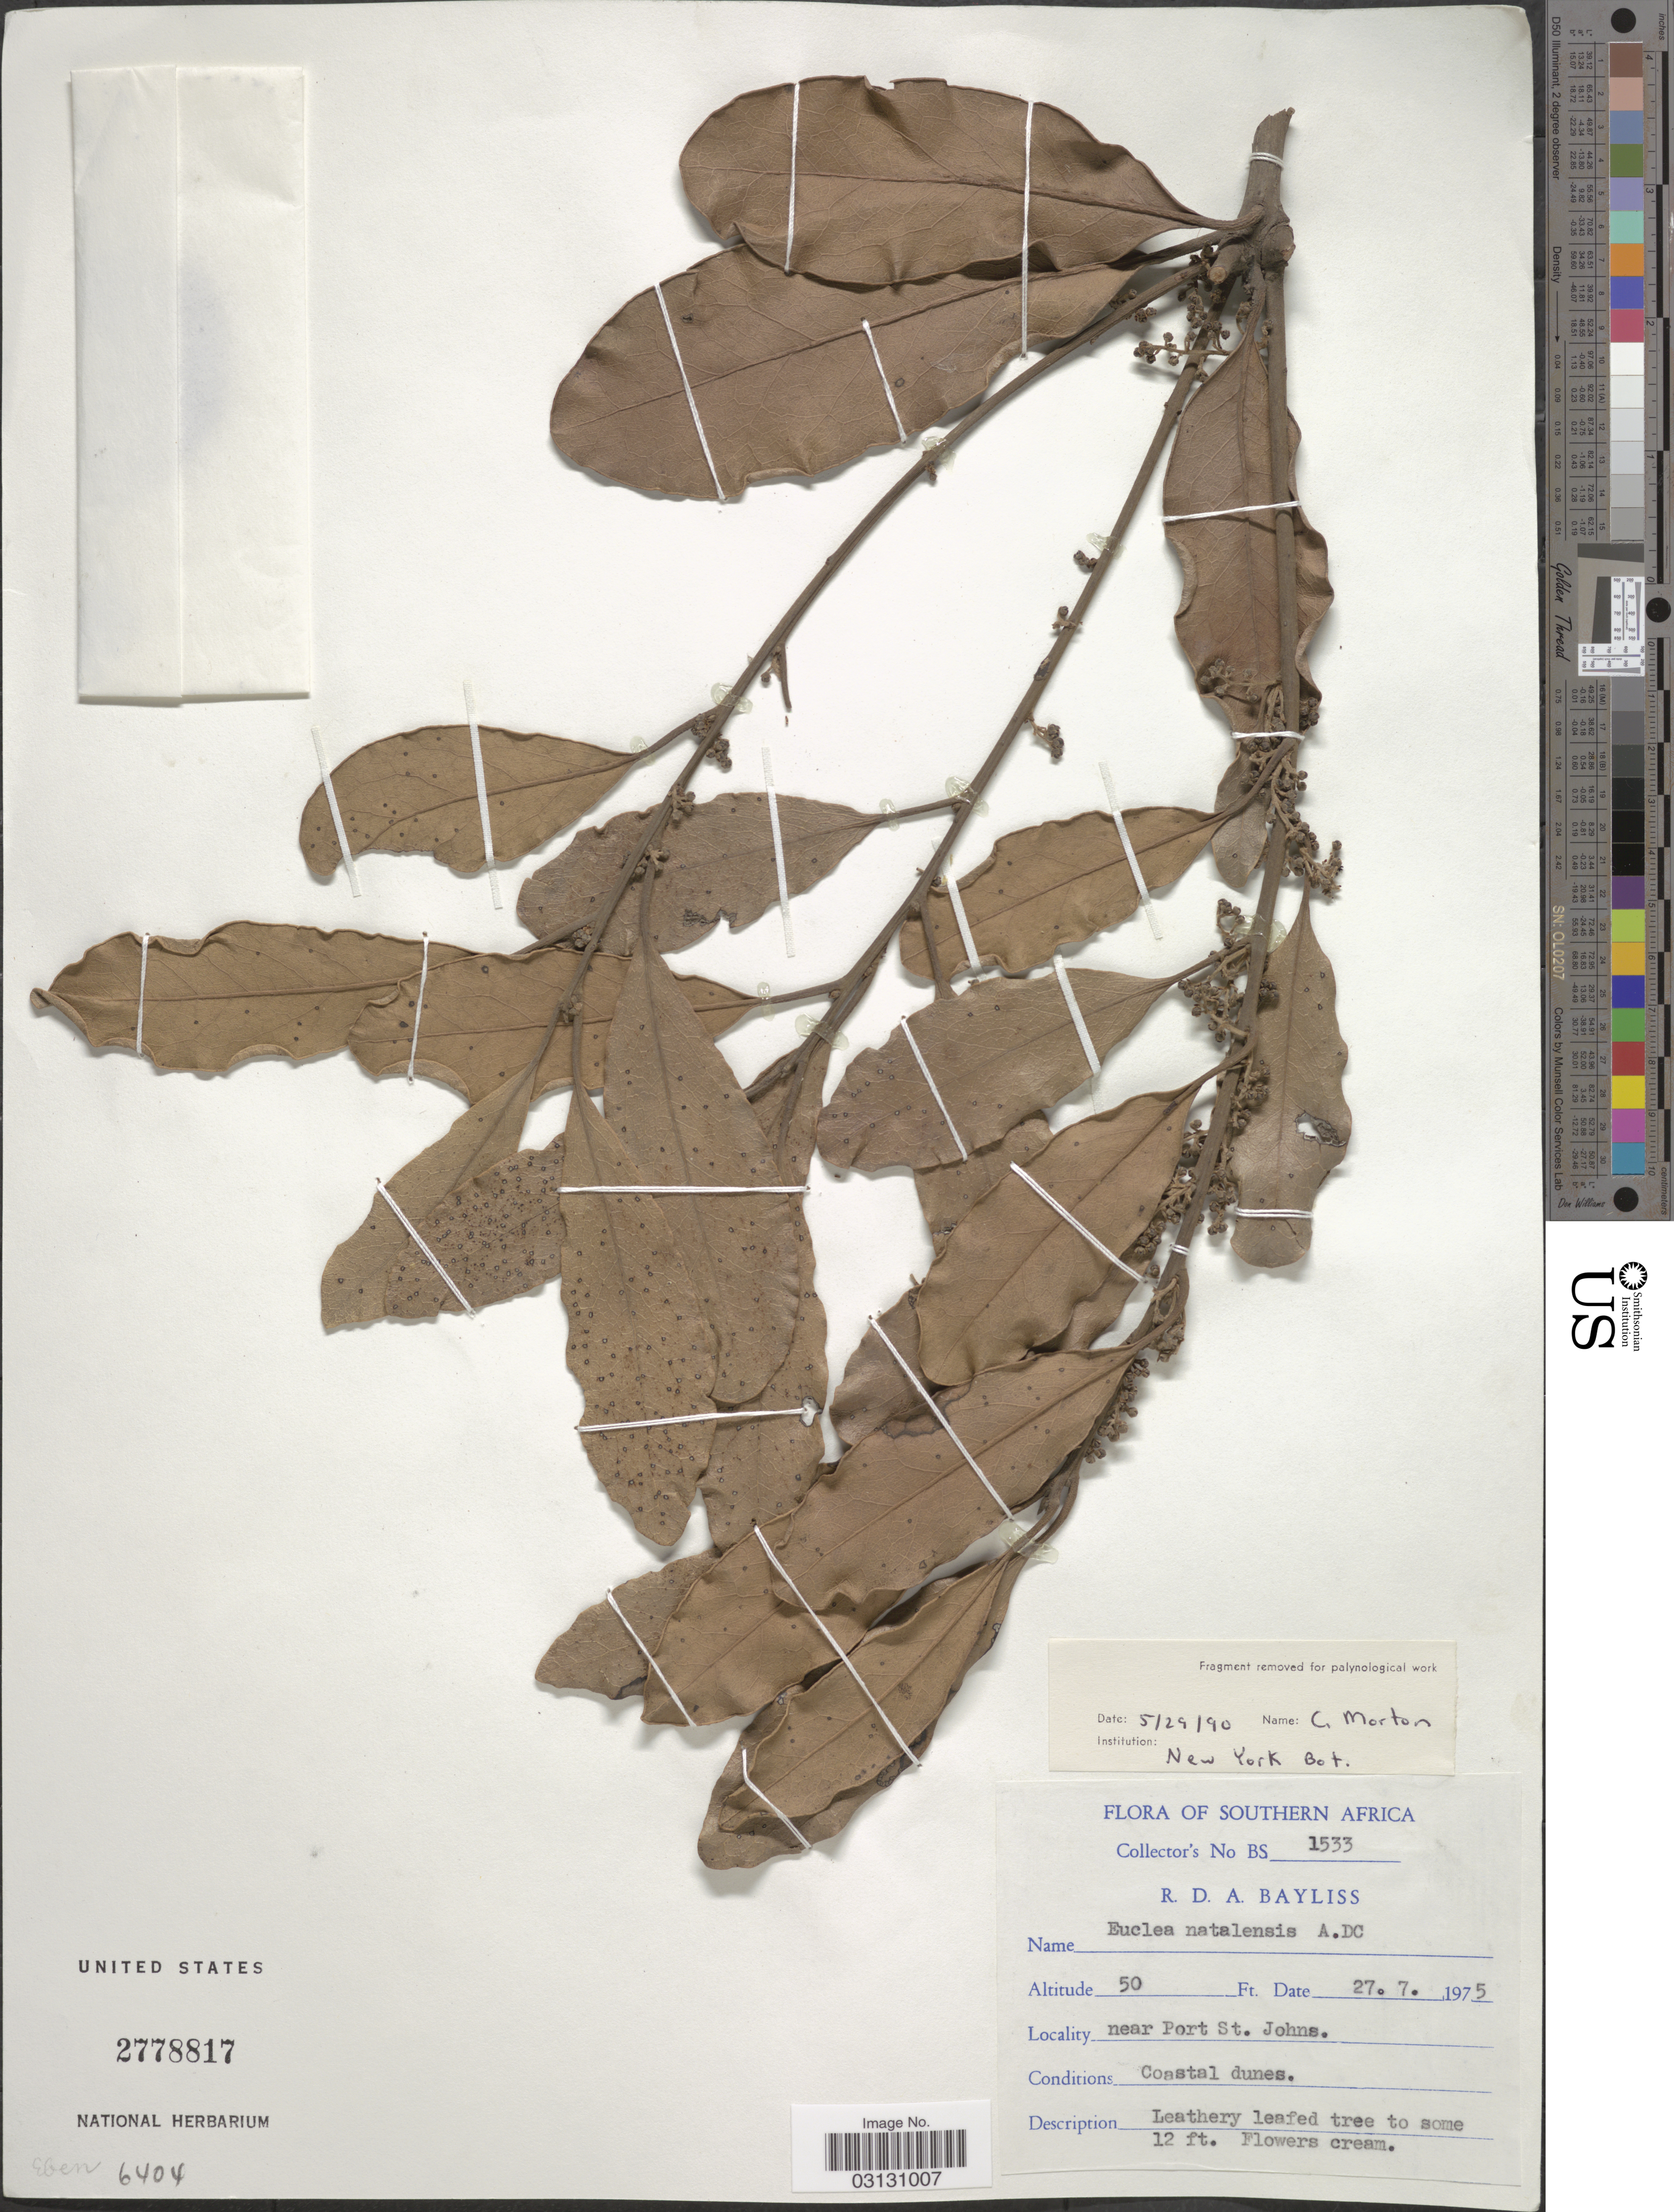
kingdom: Plantae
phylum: Tracheophyta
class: Magnoliopsida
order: Ericales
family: Ebenaceae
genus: Euclea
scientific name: Euclea natalensis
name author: A. DC.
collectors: R. Bayliss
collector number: BS1533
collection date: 1975-07-27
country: South Africa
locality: Near Port St. Johns.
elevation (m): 15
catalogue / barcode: US 2778817